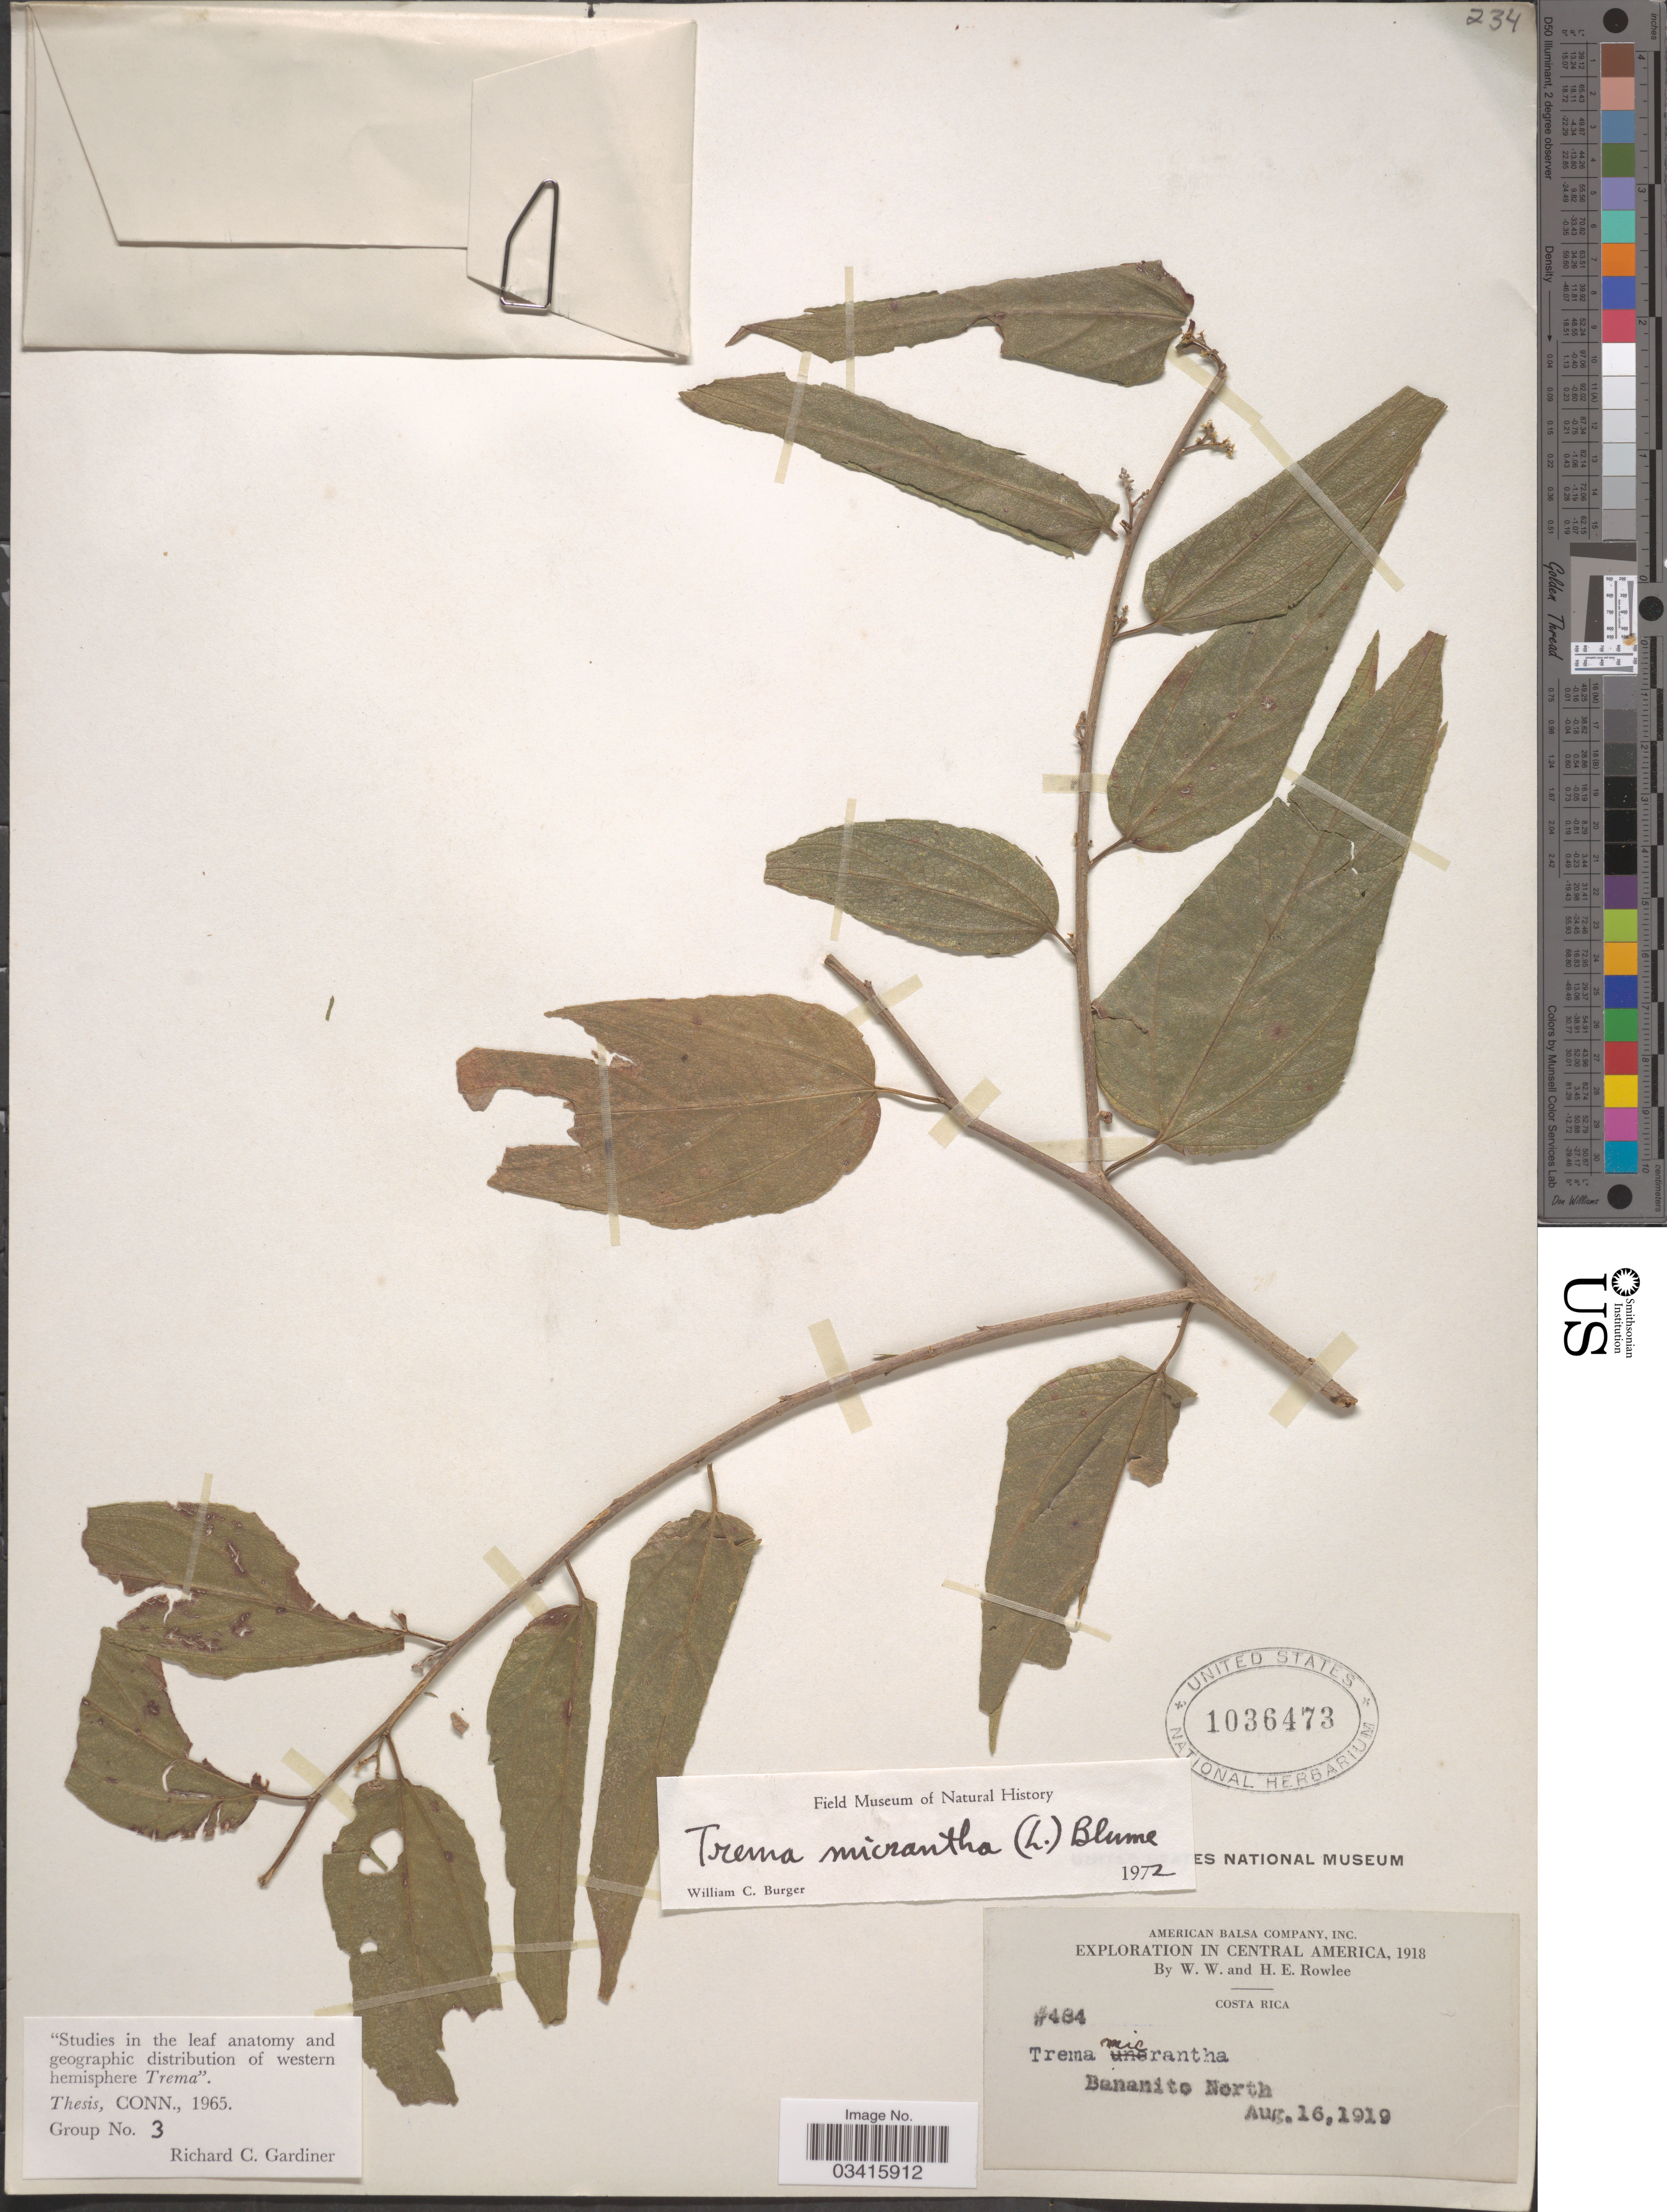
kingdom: Plantae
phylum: Tracheophyta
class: Magnoliopsida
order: Rosales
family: Cannabaceae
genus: Trema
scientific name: Trema micranthum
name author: (L.) Blume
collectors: W. W. Rowlee & H. E. Rowlee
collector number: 484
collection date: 1919-08-16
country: Costa Rica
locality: Bananite North.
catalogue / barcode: US 1036473